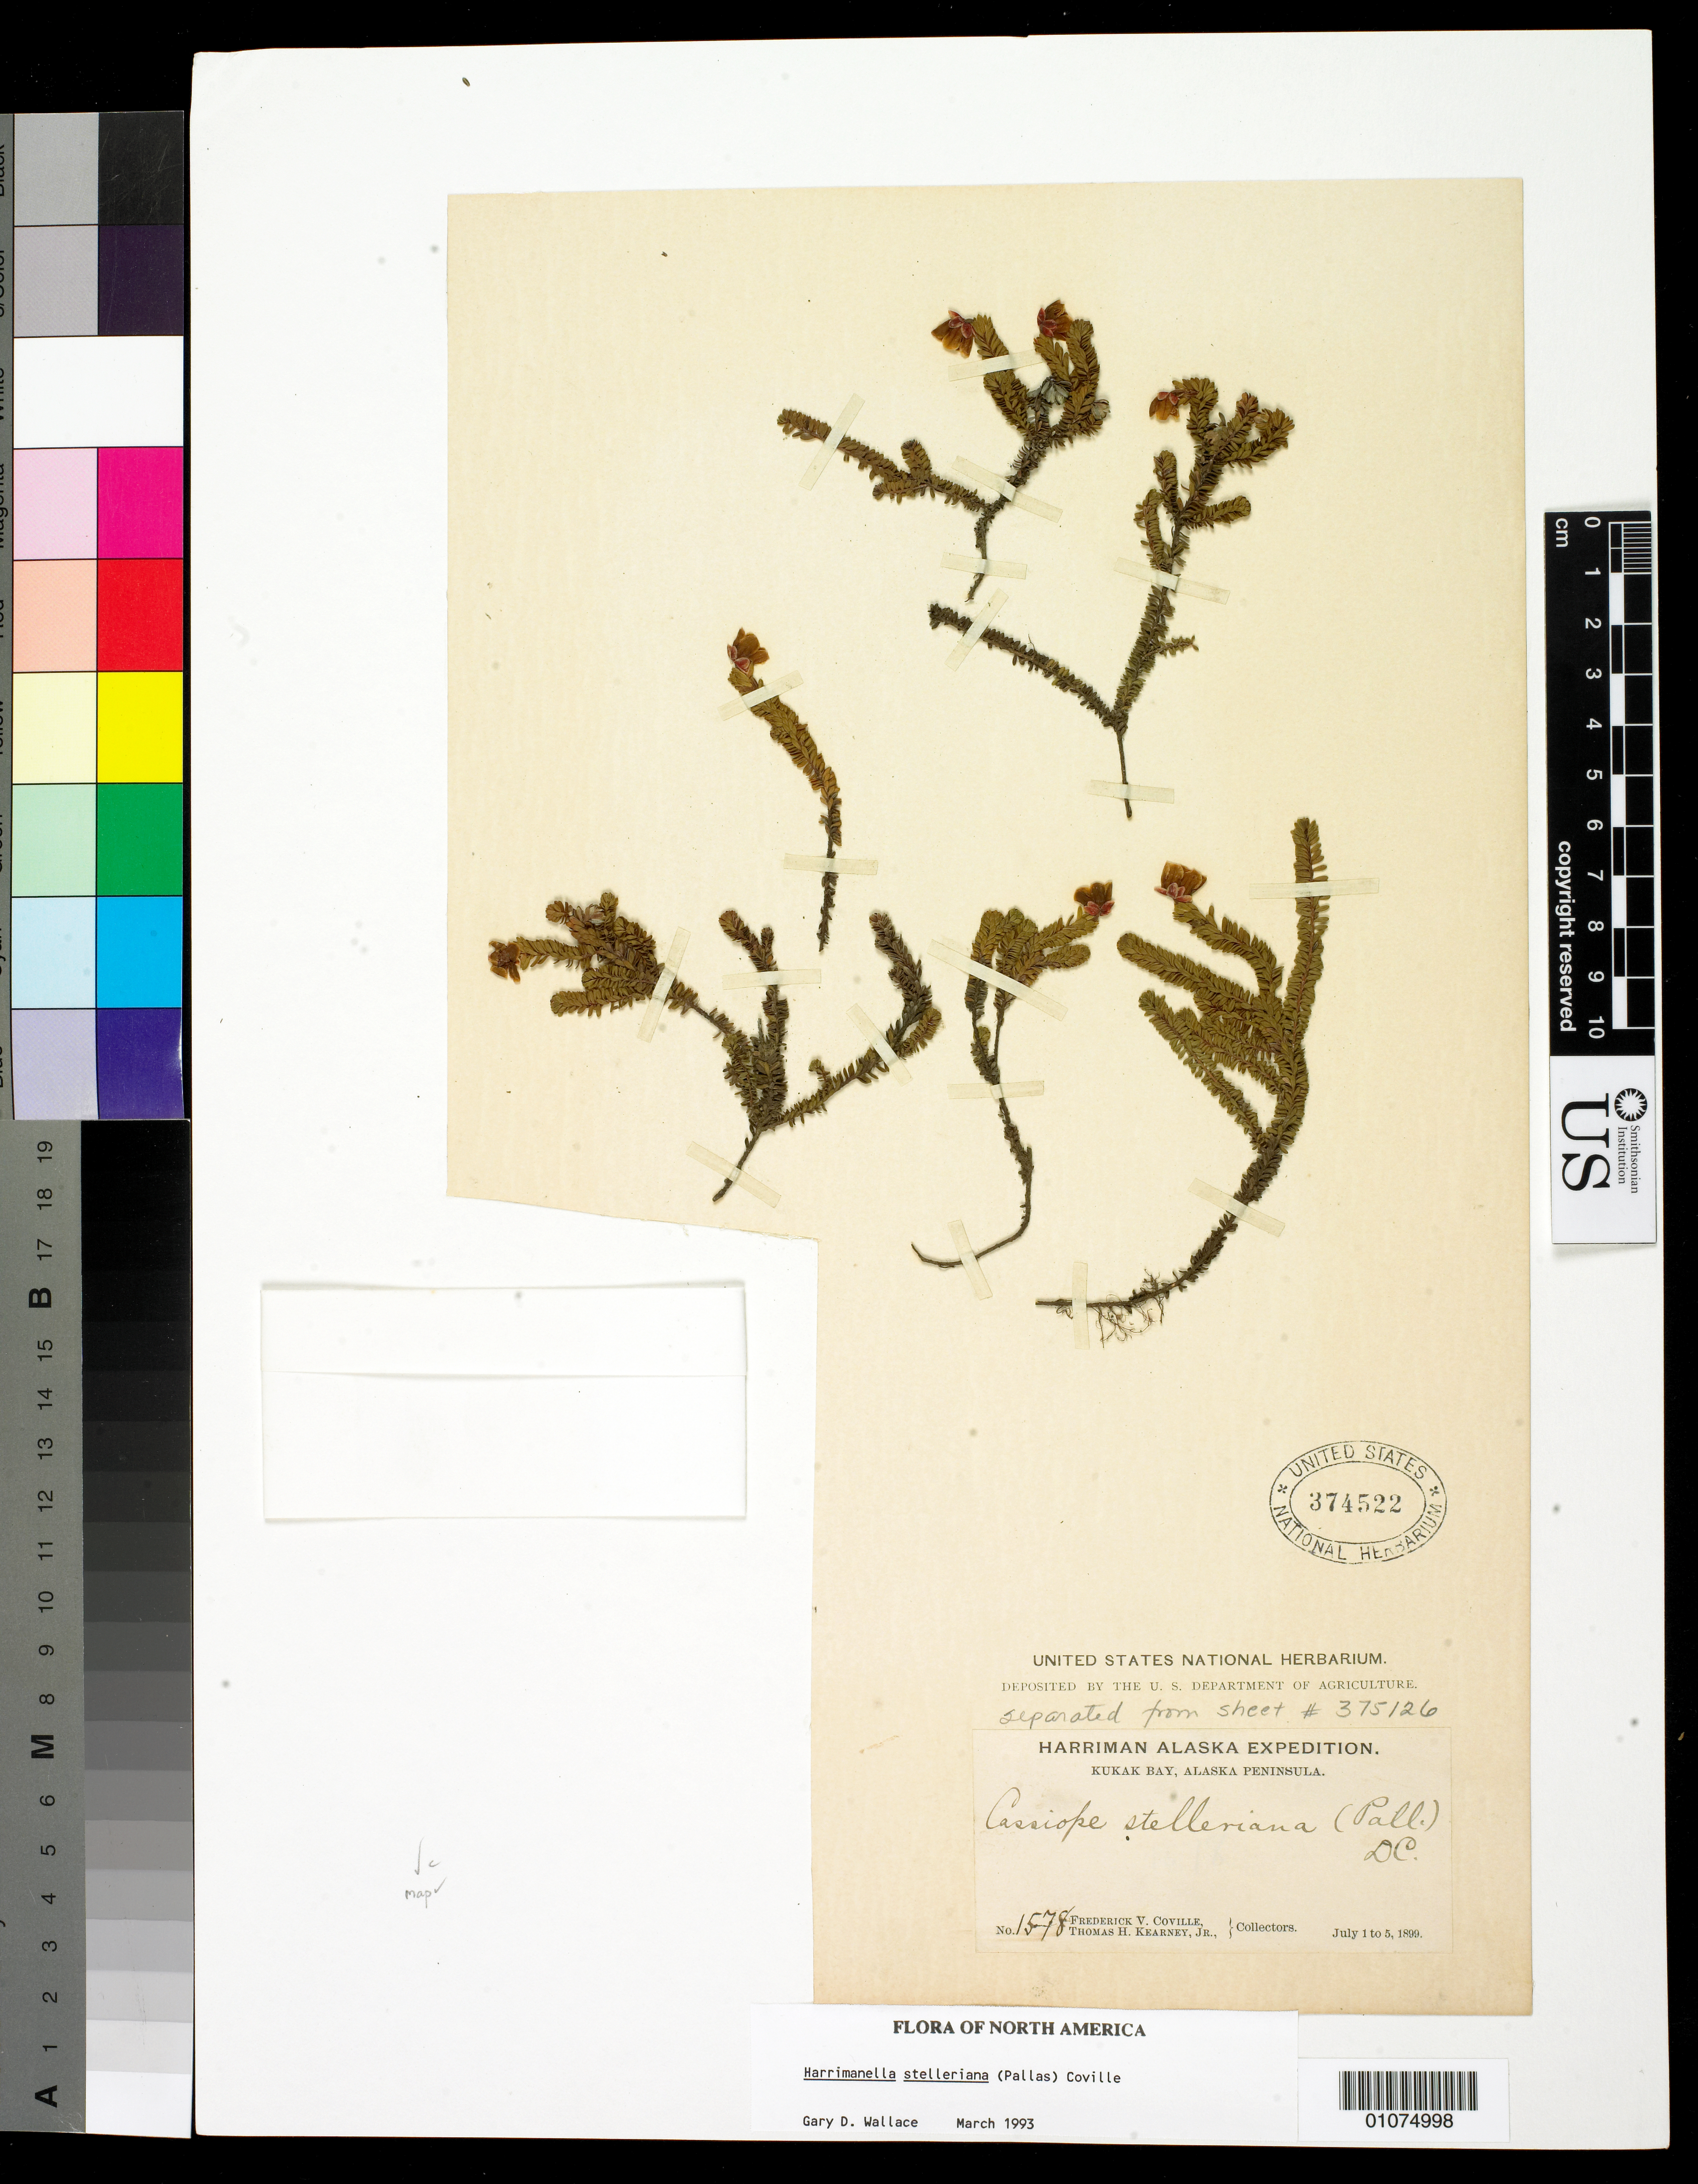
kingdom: Plantae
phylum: Tracheophyta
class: Magnoliopsida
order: Ericales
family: Ericaceae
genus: Harrimanella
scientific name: Harrimanella stelleriana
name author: (Pall.) Coville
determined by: Wallace, G. D.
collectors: F. V. Coville & T. H. Kearney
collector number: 1578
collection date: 1899-07-01/1899-07-05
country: United States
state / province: Alaska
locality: Kukak Bay, Alaska Peninsula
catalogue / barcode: US 374522